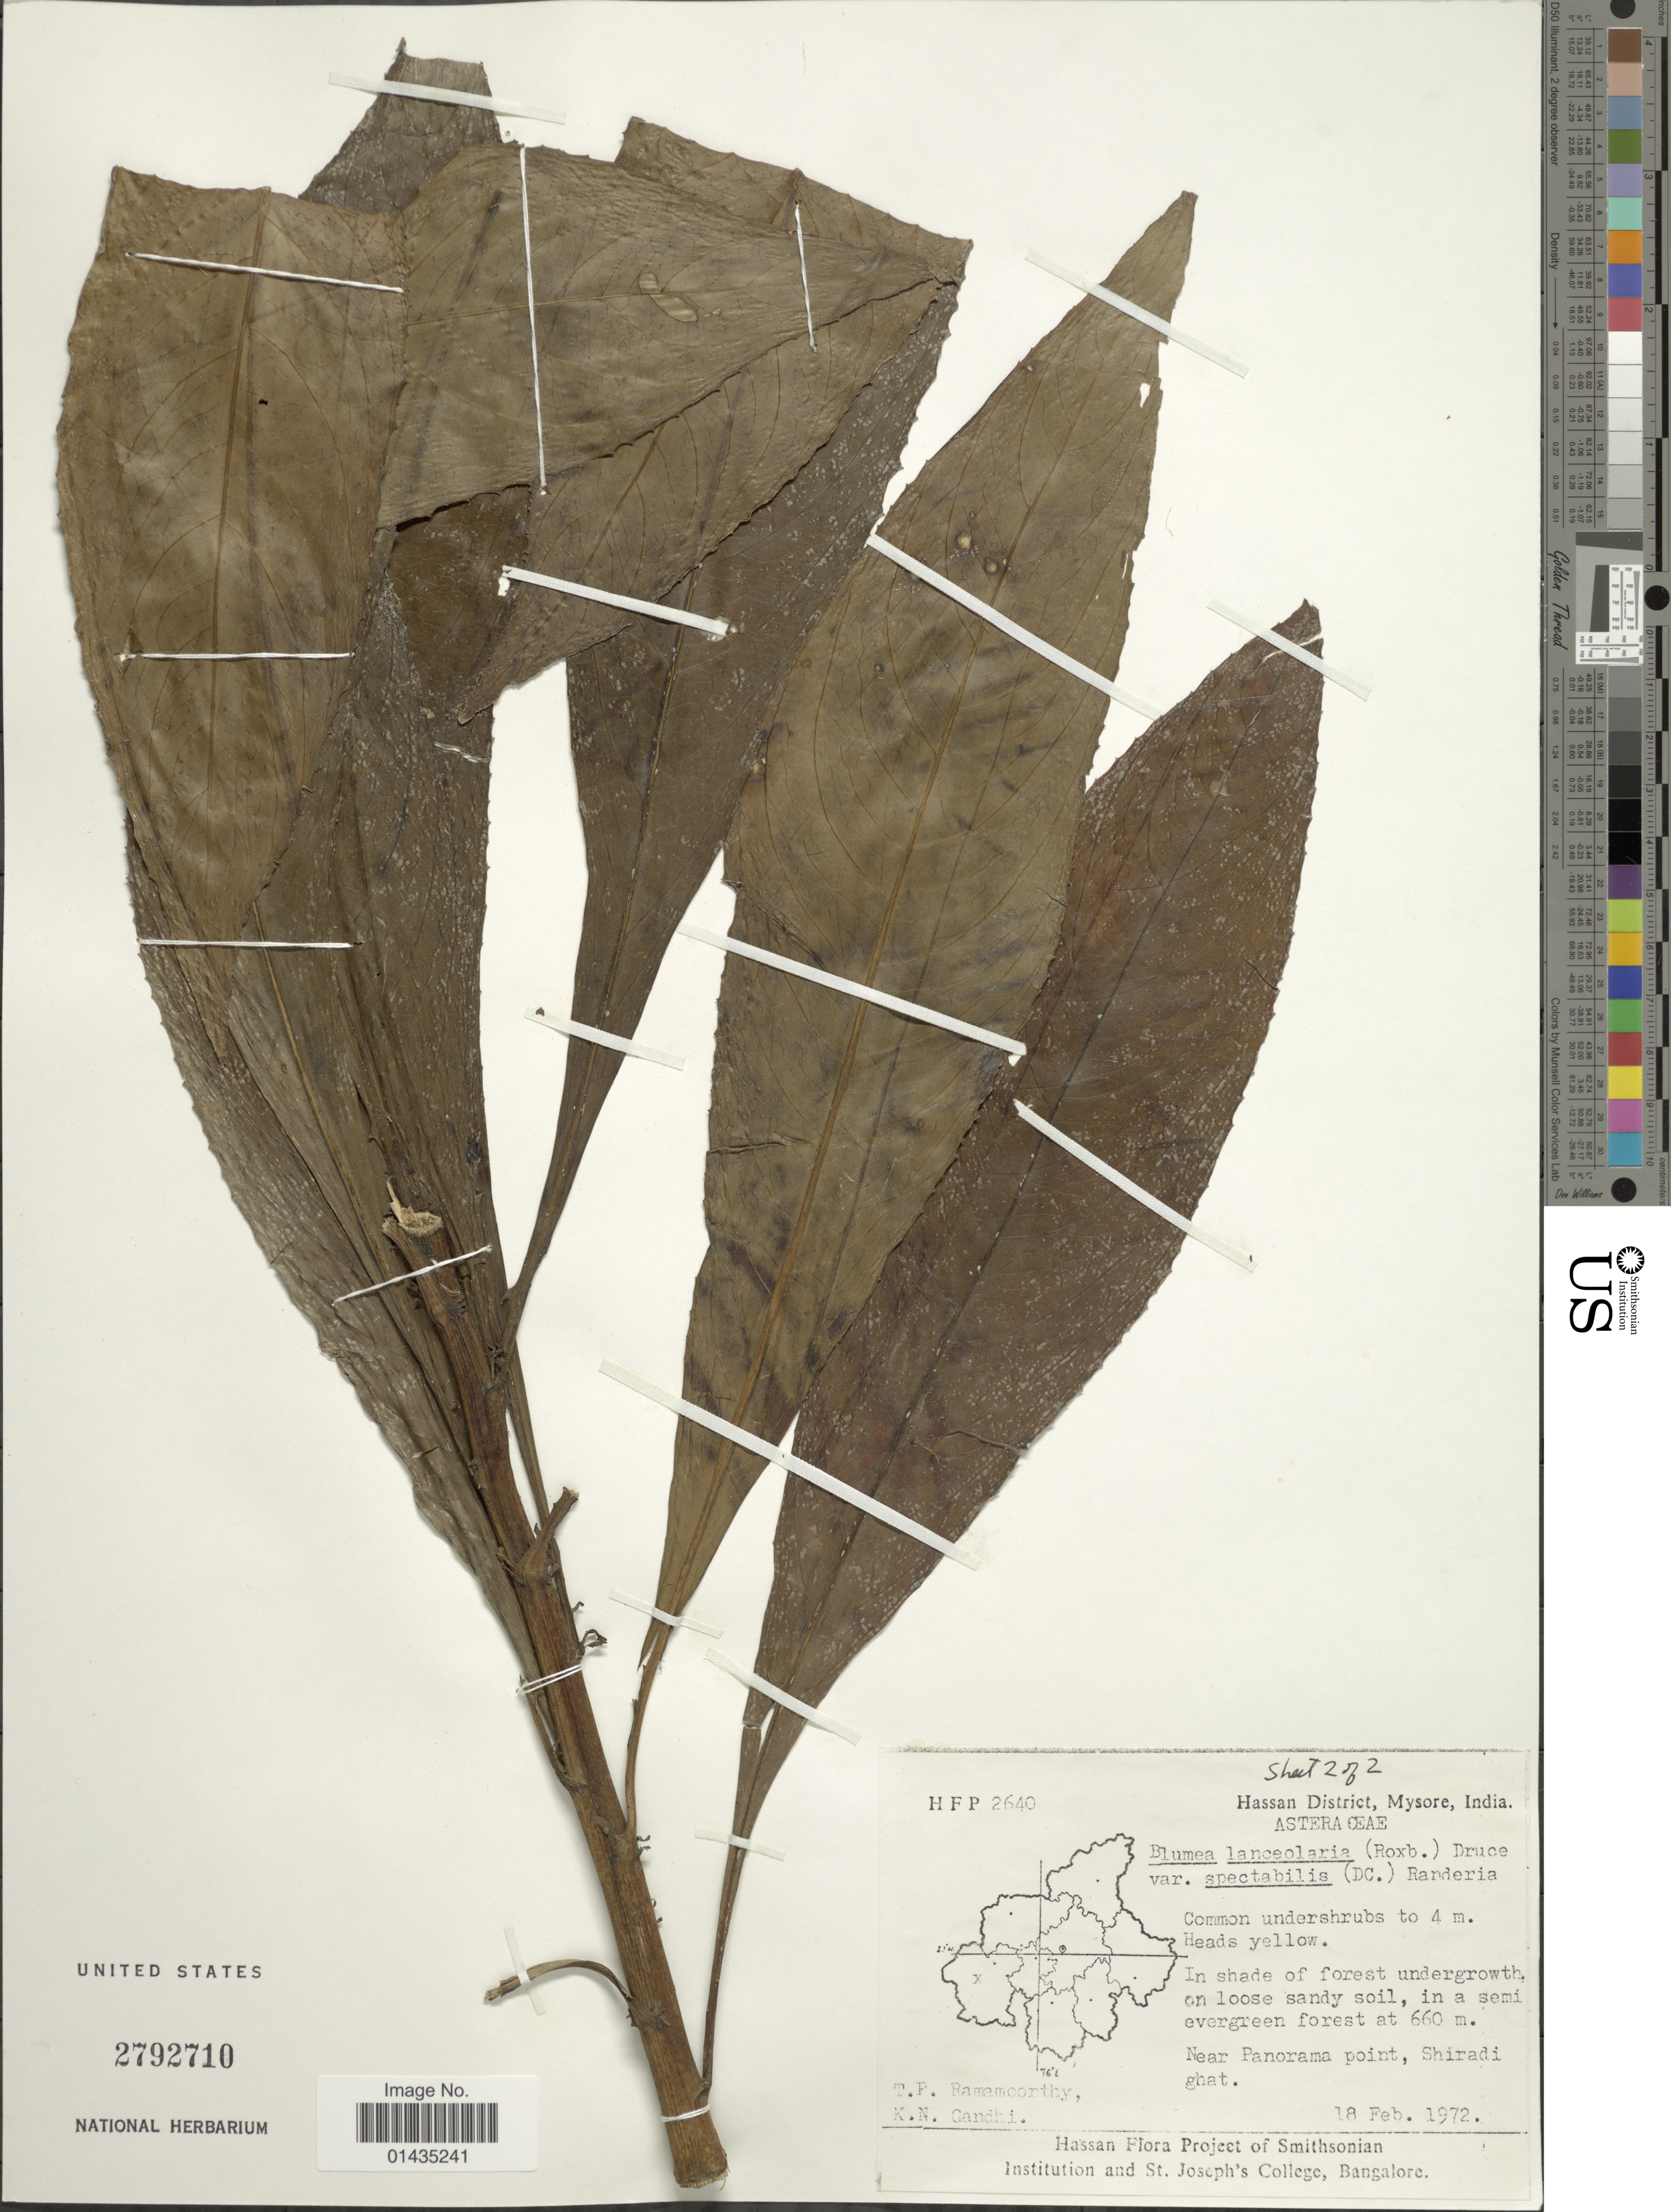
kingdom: Plantae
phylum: Tracheophyta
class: Magnoliopsida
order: Asterales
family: Asteraceae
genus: Blumea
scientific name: Blumea lanceolaria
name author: (Roxb.) Druce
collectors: T. P. Ramamoorthy & K. N. Gandhi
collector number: HFP2640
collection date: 1972-02-18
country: India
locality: Hassan District, Mysore, near Panorama point, Shiradi ghat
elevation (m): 660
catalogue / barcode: US 2792710